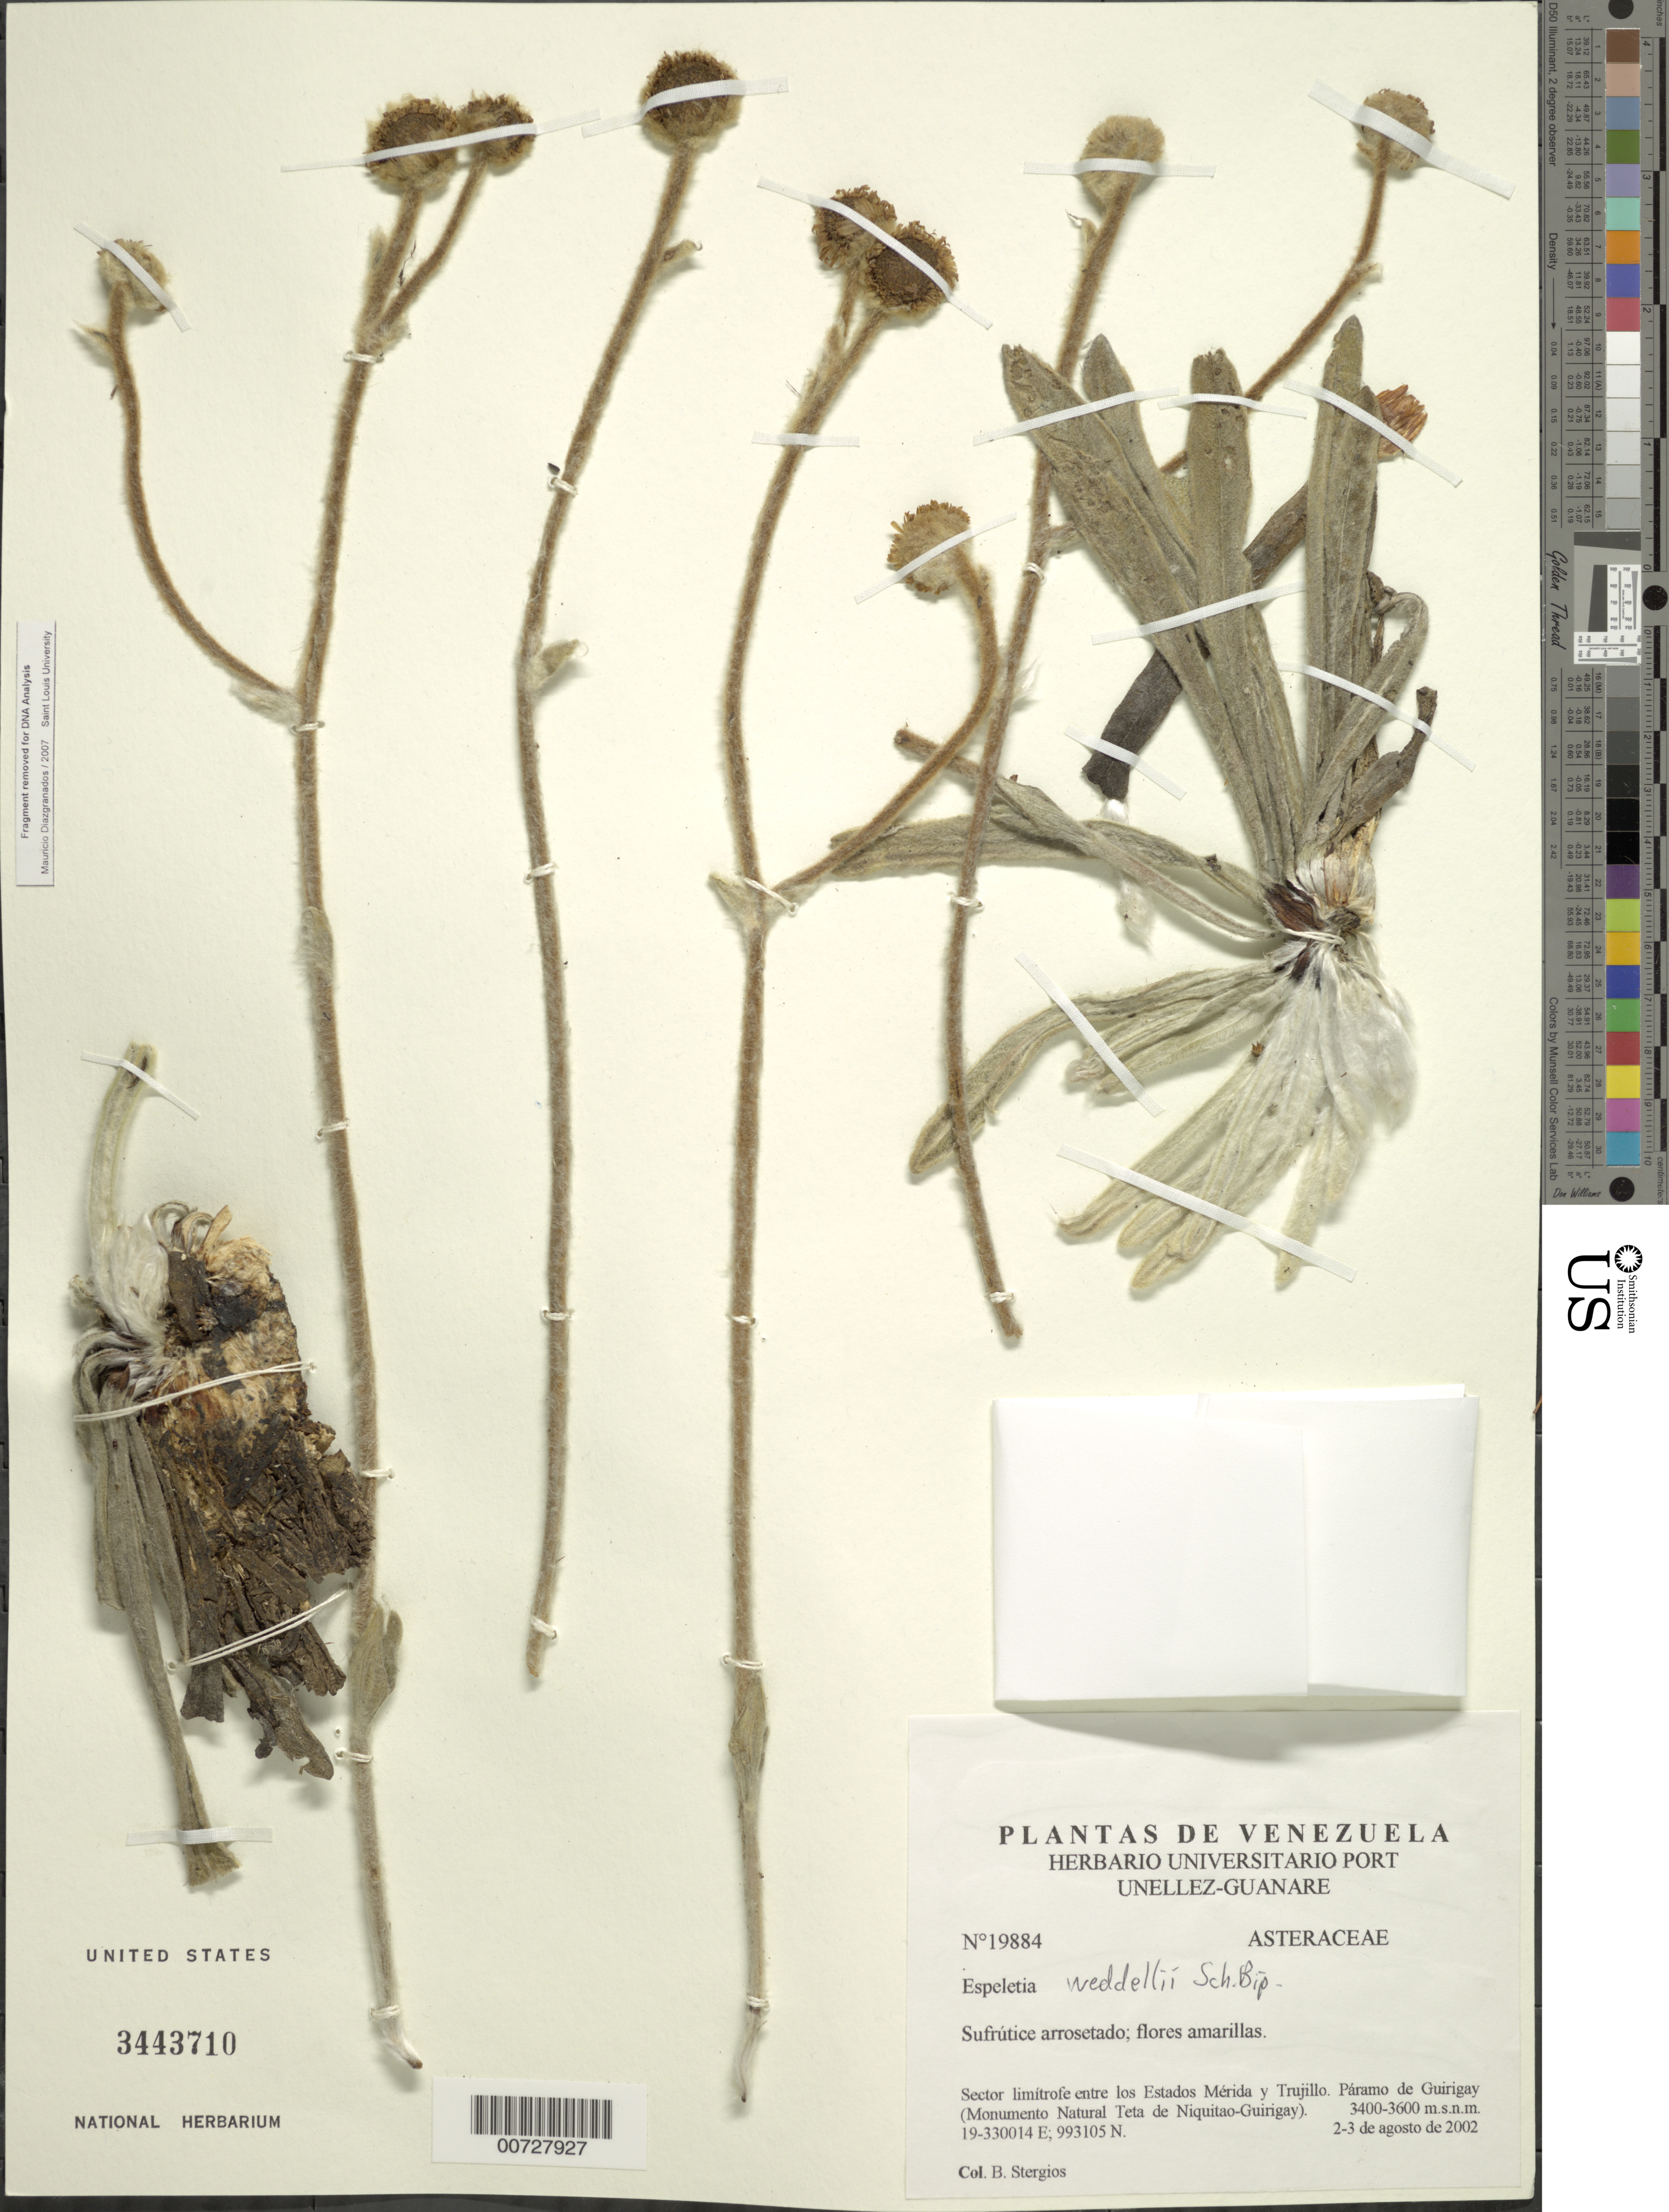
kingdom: Plantae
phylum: Tracheophyta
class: Magnoliopsida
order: Asterales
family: Asteraceae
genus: Espeletia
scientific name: Espeletia weddellii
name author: Sch. Bip. ex Wedd.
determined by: Robinson, Harold E., (US)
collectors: B. G. Stergios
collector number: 19884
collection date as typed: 02 Aug 2002 to 03 Aug 2002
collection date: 2002-08-02/2002-08-03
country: Venezuela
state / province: Trujillo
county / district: Boconó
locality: Páramo de Guirigay (Monumento Natural Teta de Niquitao-Guirigay). Sector limítrofe entre los Estados Mérida y Trujillo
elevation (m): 3400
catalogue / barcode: US 3443710